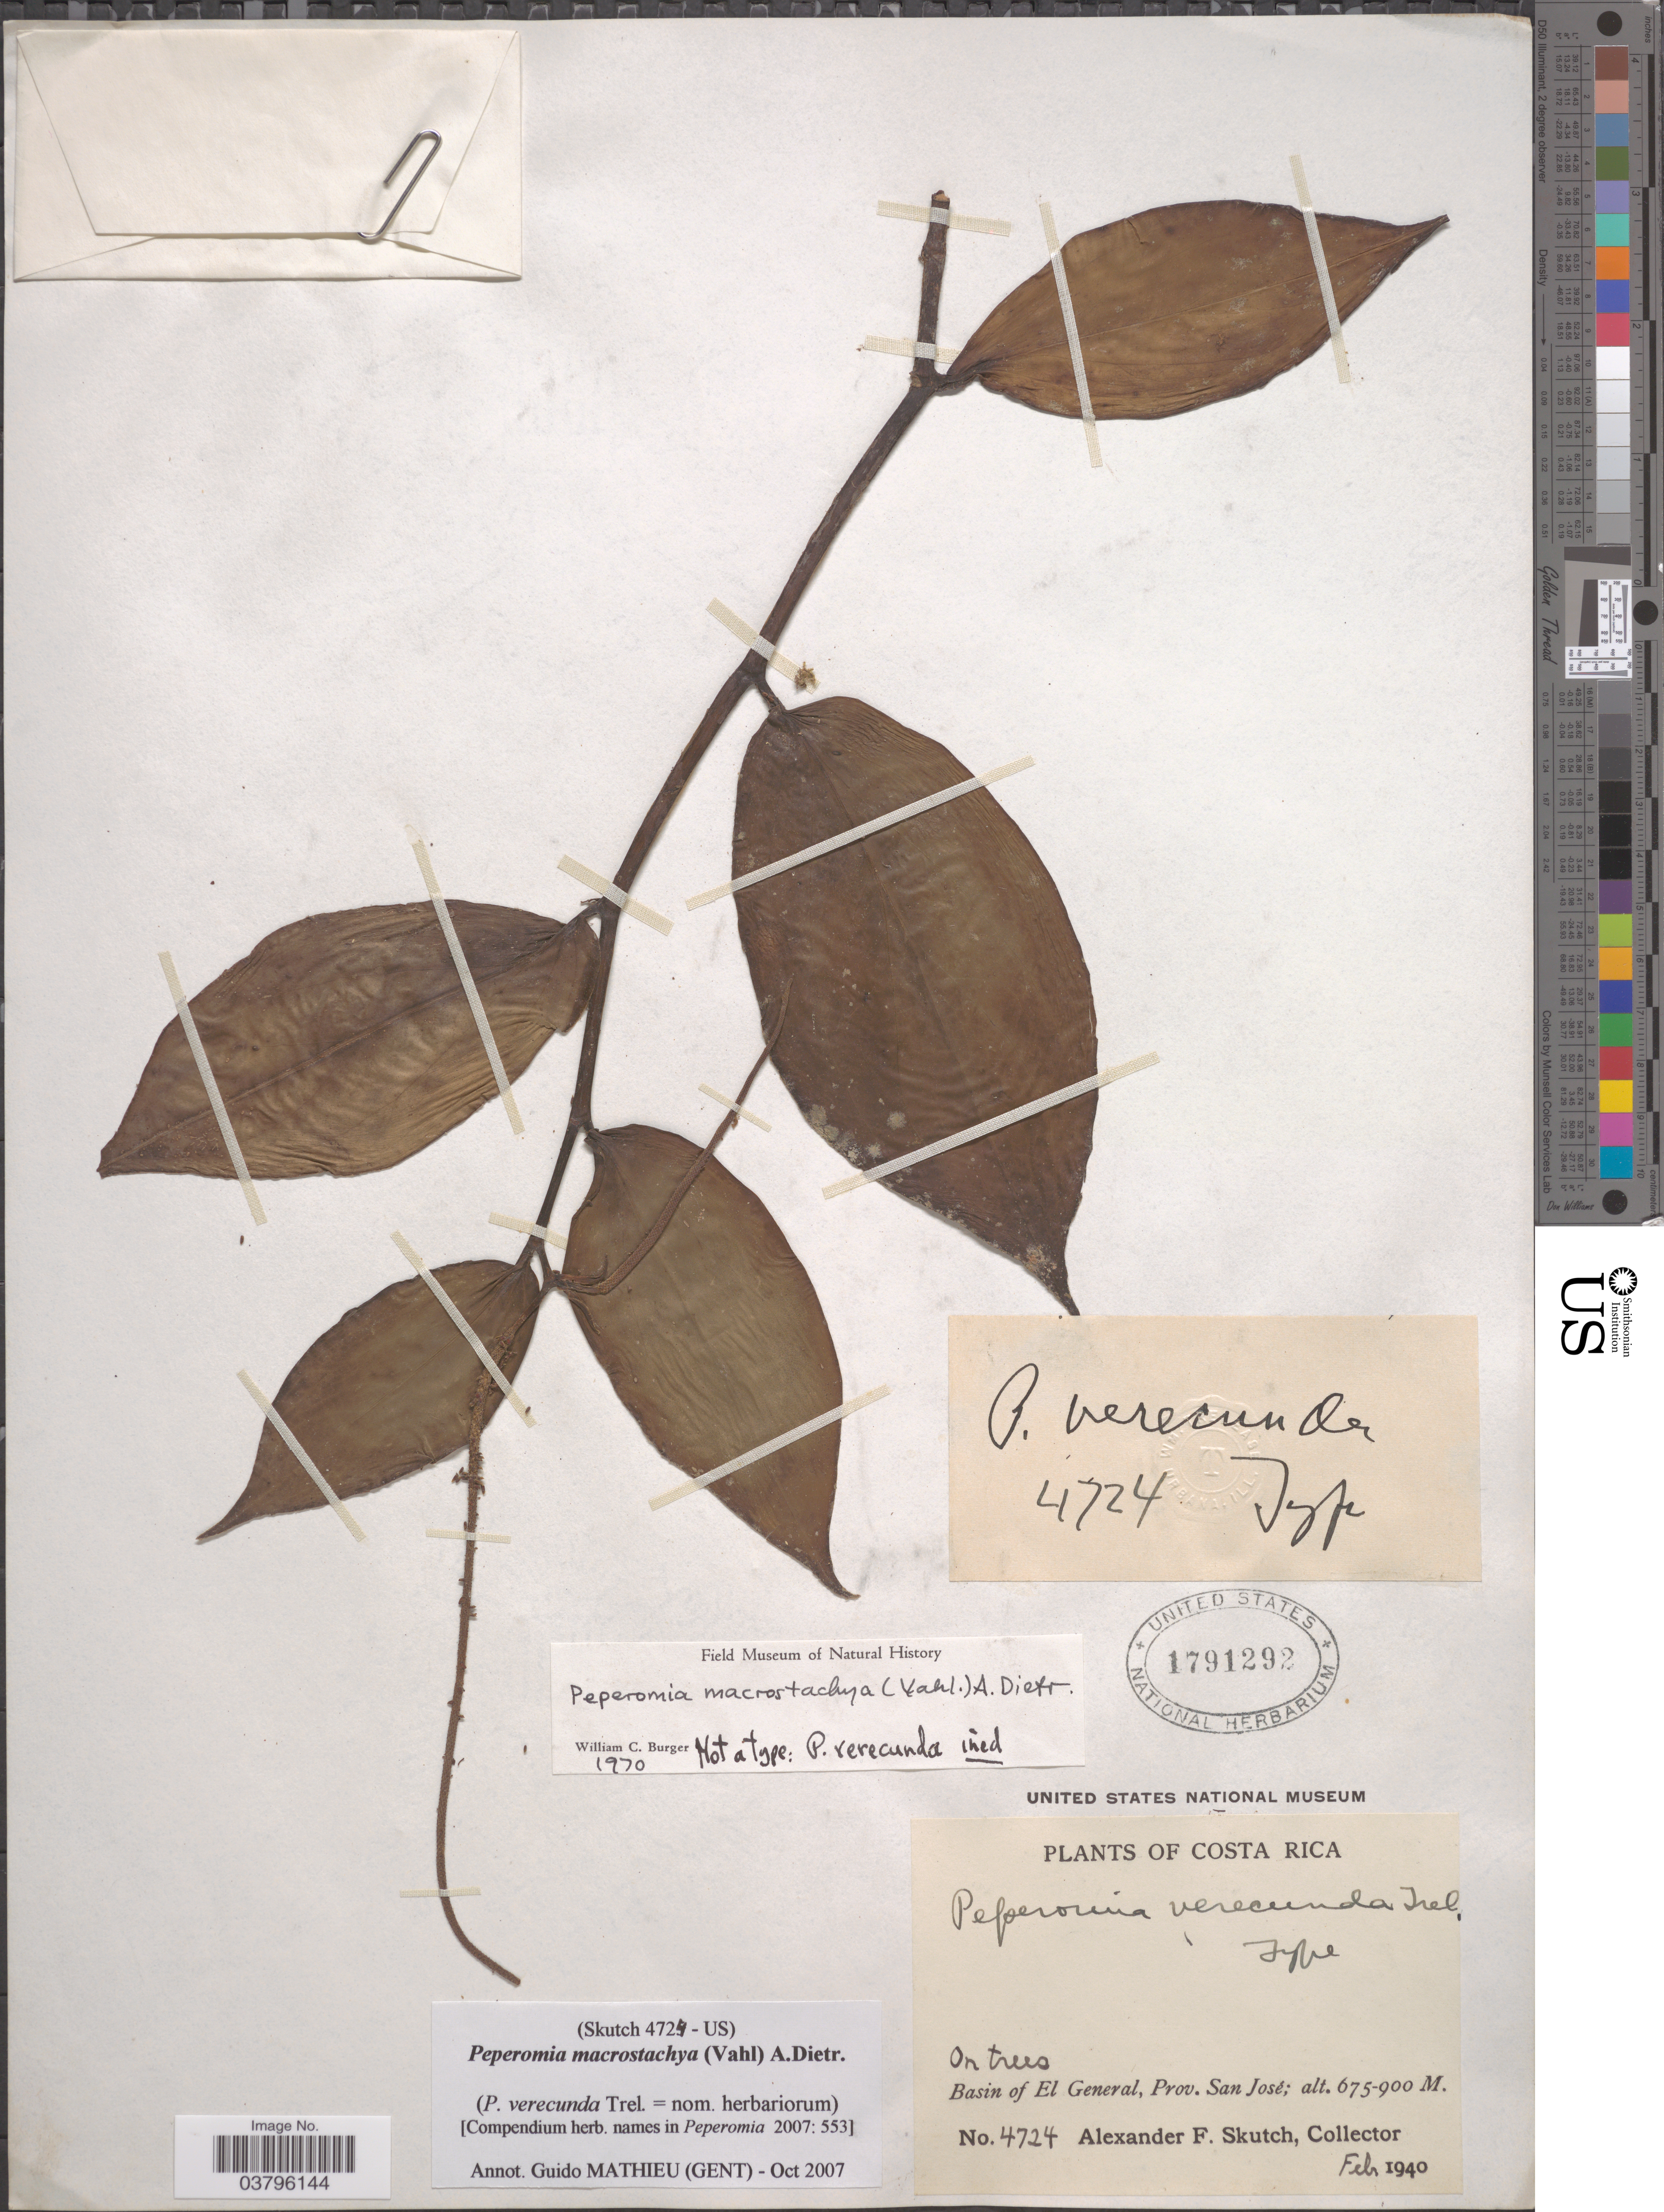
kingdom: Plantae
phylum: Tracheophyta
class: Magnoliopsida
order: Piperales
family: Piperaceae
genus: Peperomia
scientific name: Peperomia macrostachya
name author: (Vahl) A. Dietr.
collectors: A. F. Skutch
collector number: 4724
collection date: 1940-02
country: Costa Rica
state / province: San José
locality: Basin of El General.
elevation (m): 675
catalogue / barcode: US 1791292